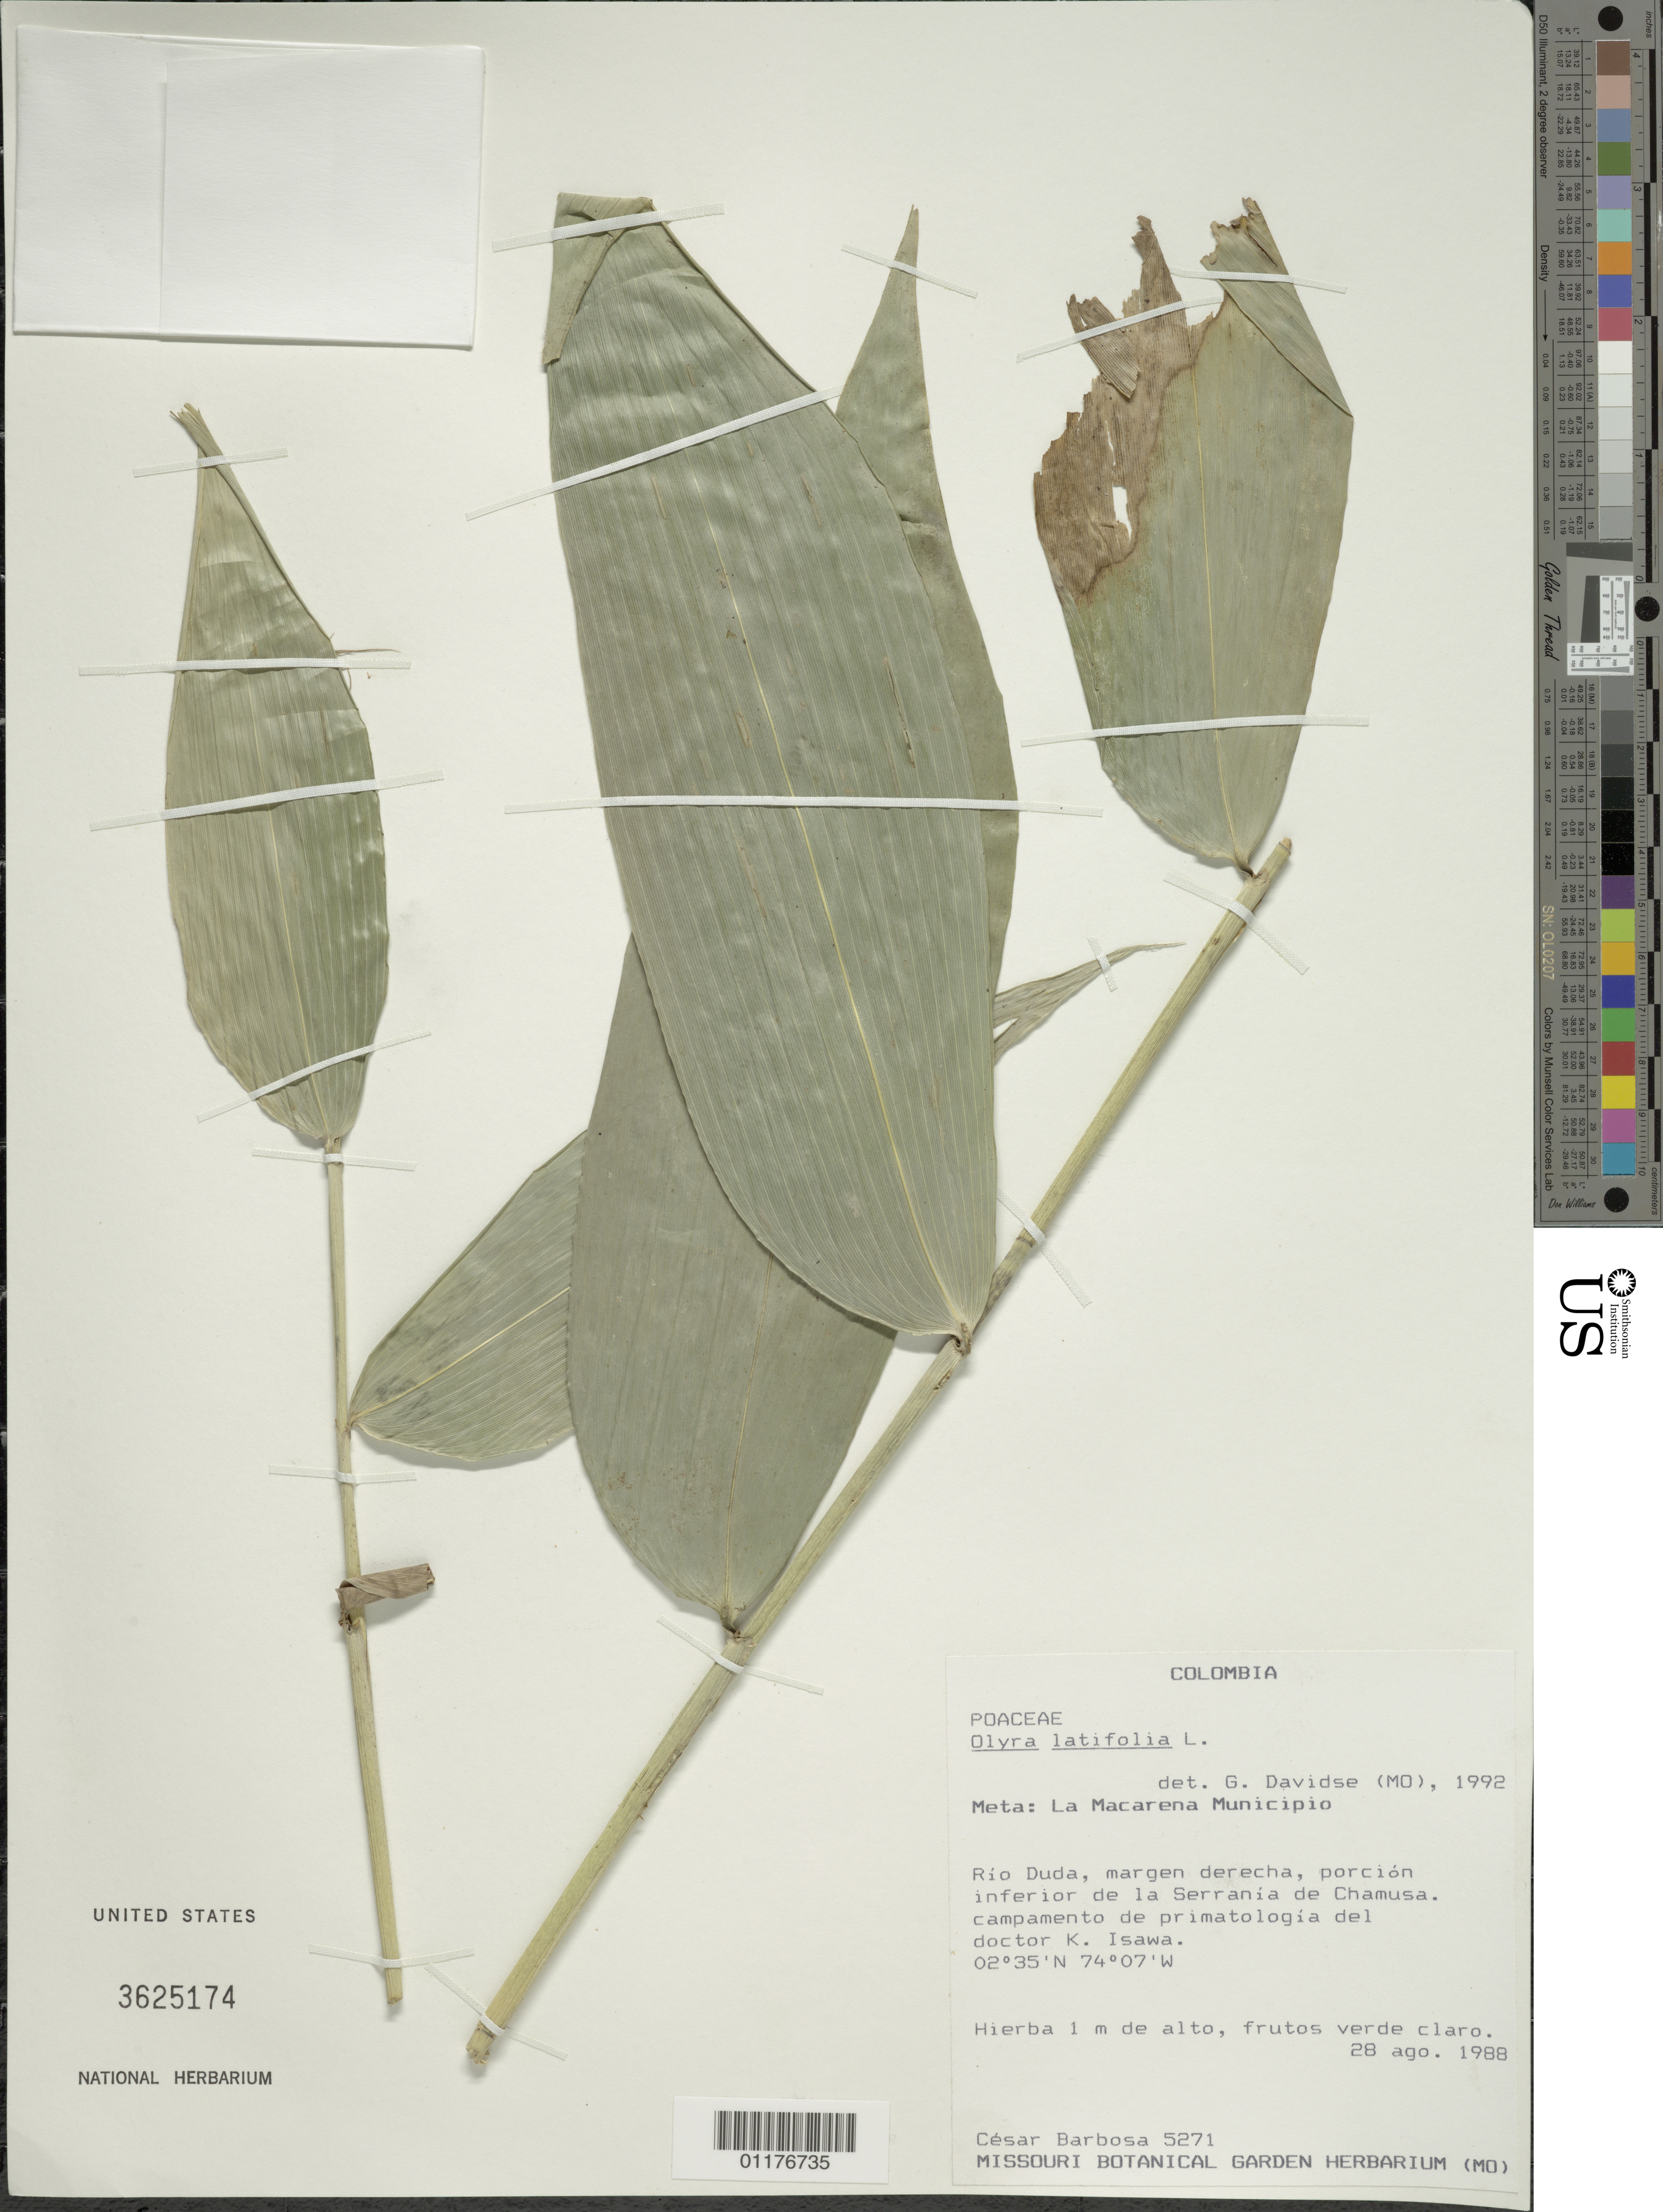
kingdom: Plantae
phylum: Tracheophyta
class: Liliopsida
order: Poales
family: Poaceae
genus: Olyra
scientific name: Olyra latifolia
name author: L.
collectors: C. E. Barbosa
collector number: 5271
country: Colombia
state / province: Meta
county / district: La Macarena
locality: Rio Duda, porcion inferior de la Serrania de Chamusa. Campanento de primatologia del Dr. K. Isawa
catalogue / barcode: US 3625174